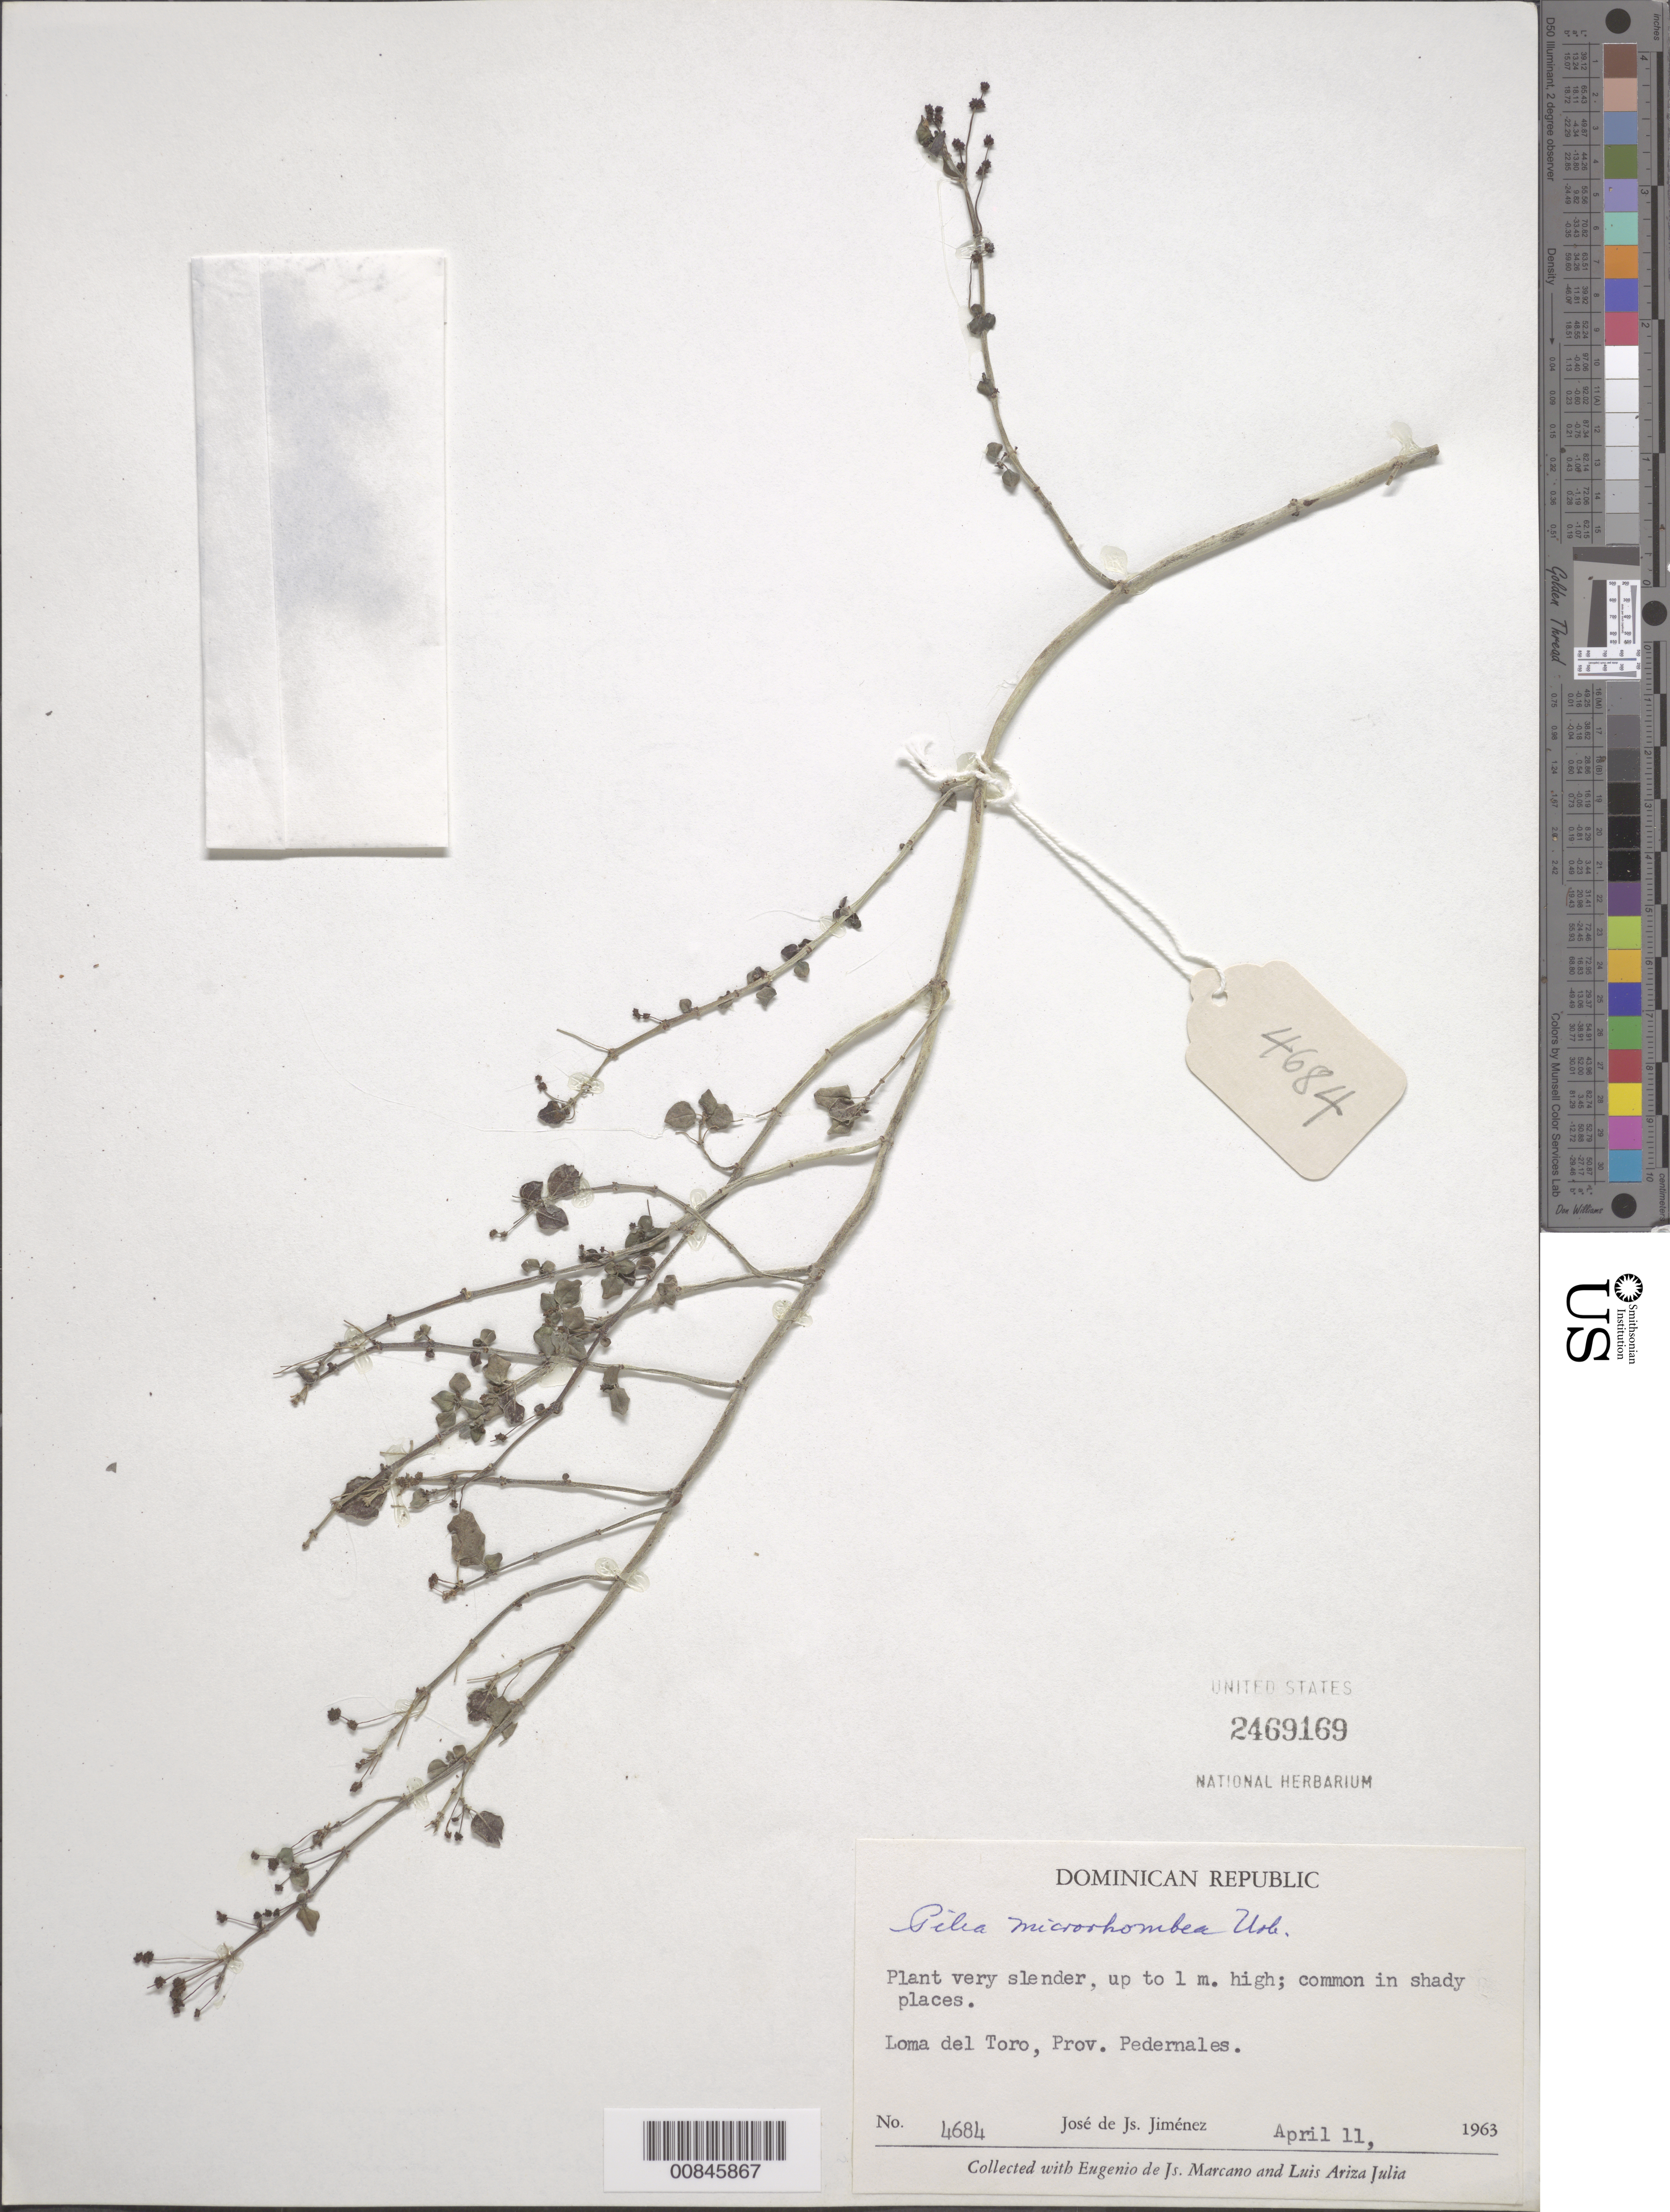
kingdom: Plantae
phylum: Tracheophyta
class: Magnoliopsida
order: Rosales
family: Urticaceae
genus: Pilea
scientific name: Pilea microrhombea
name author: Urb.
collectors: J. J. Jiménez, E. J. Marcano F. & L. Ariza-Julia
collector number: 4684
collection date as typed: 11 Apr 1963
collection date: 1963-04-11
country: Dominican Republic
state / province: Pedernales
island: Hispaniola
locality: Loma del Toro.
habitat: Common in shady places.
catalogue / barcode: US 2469169